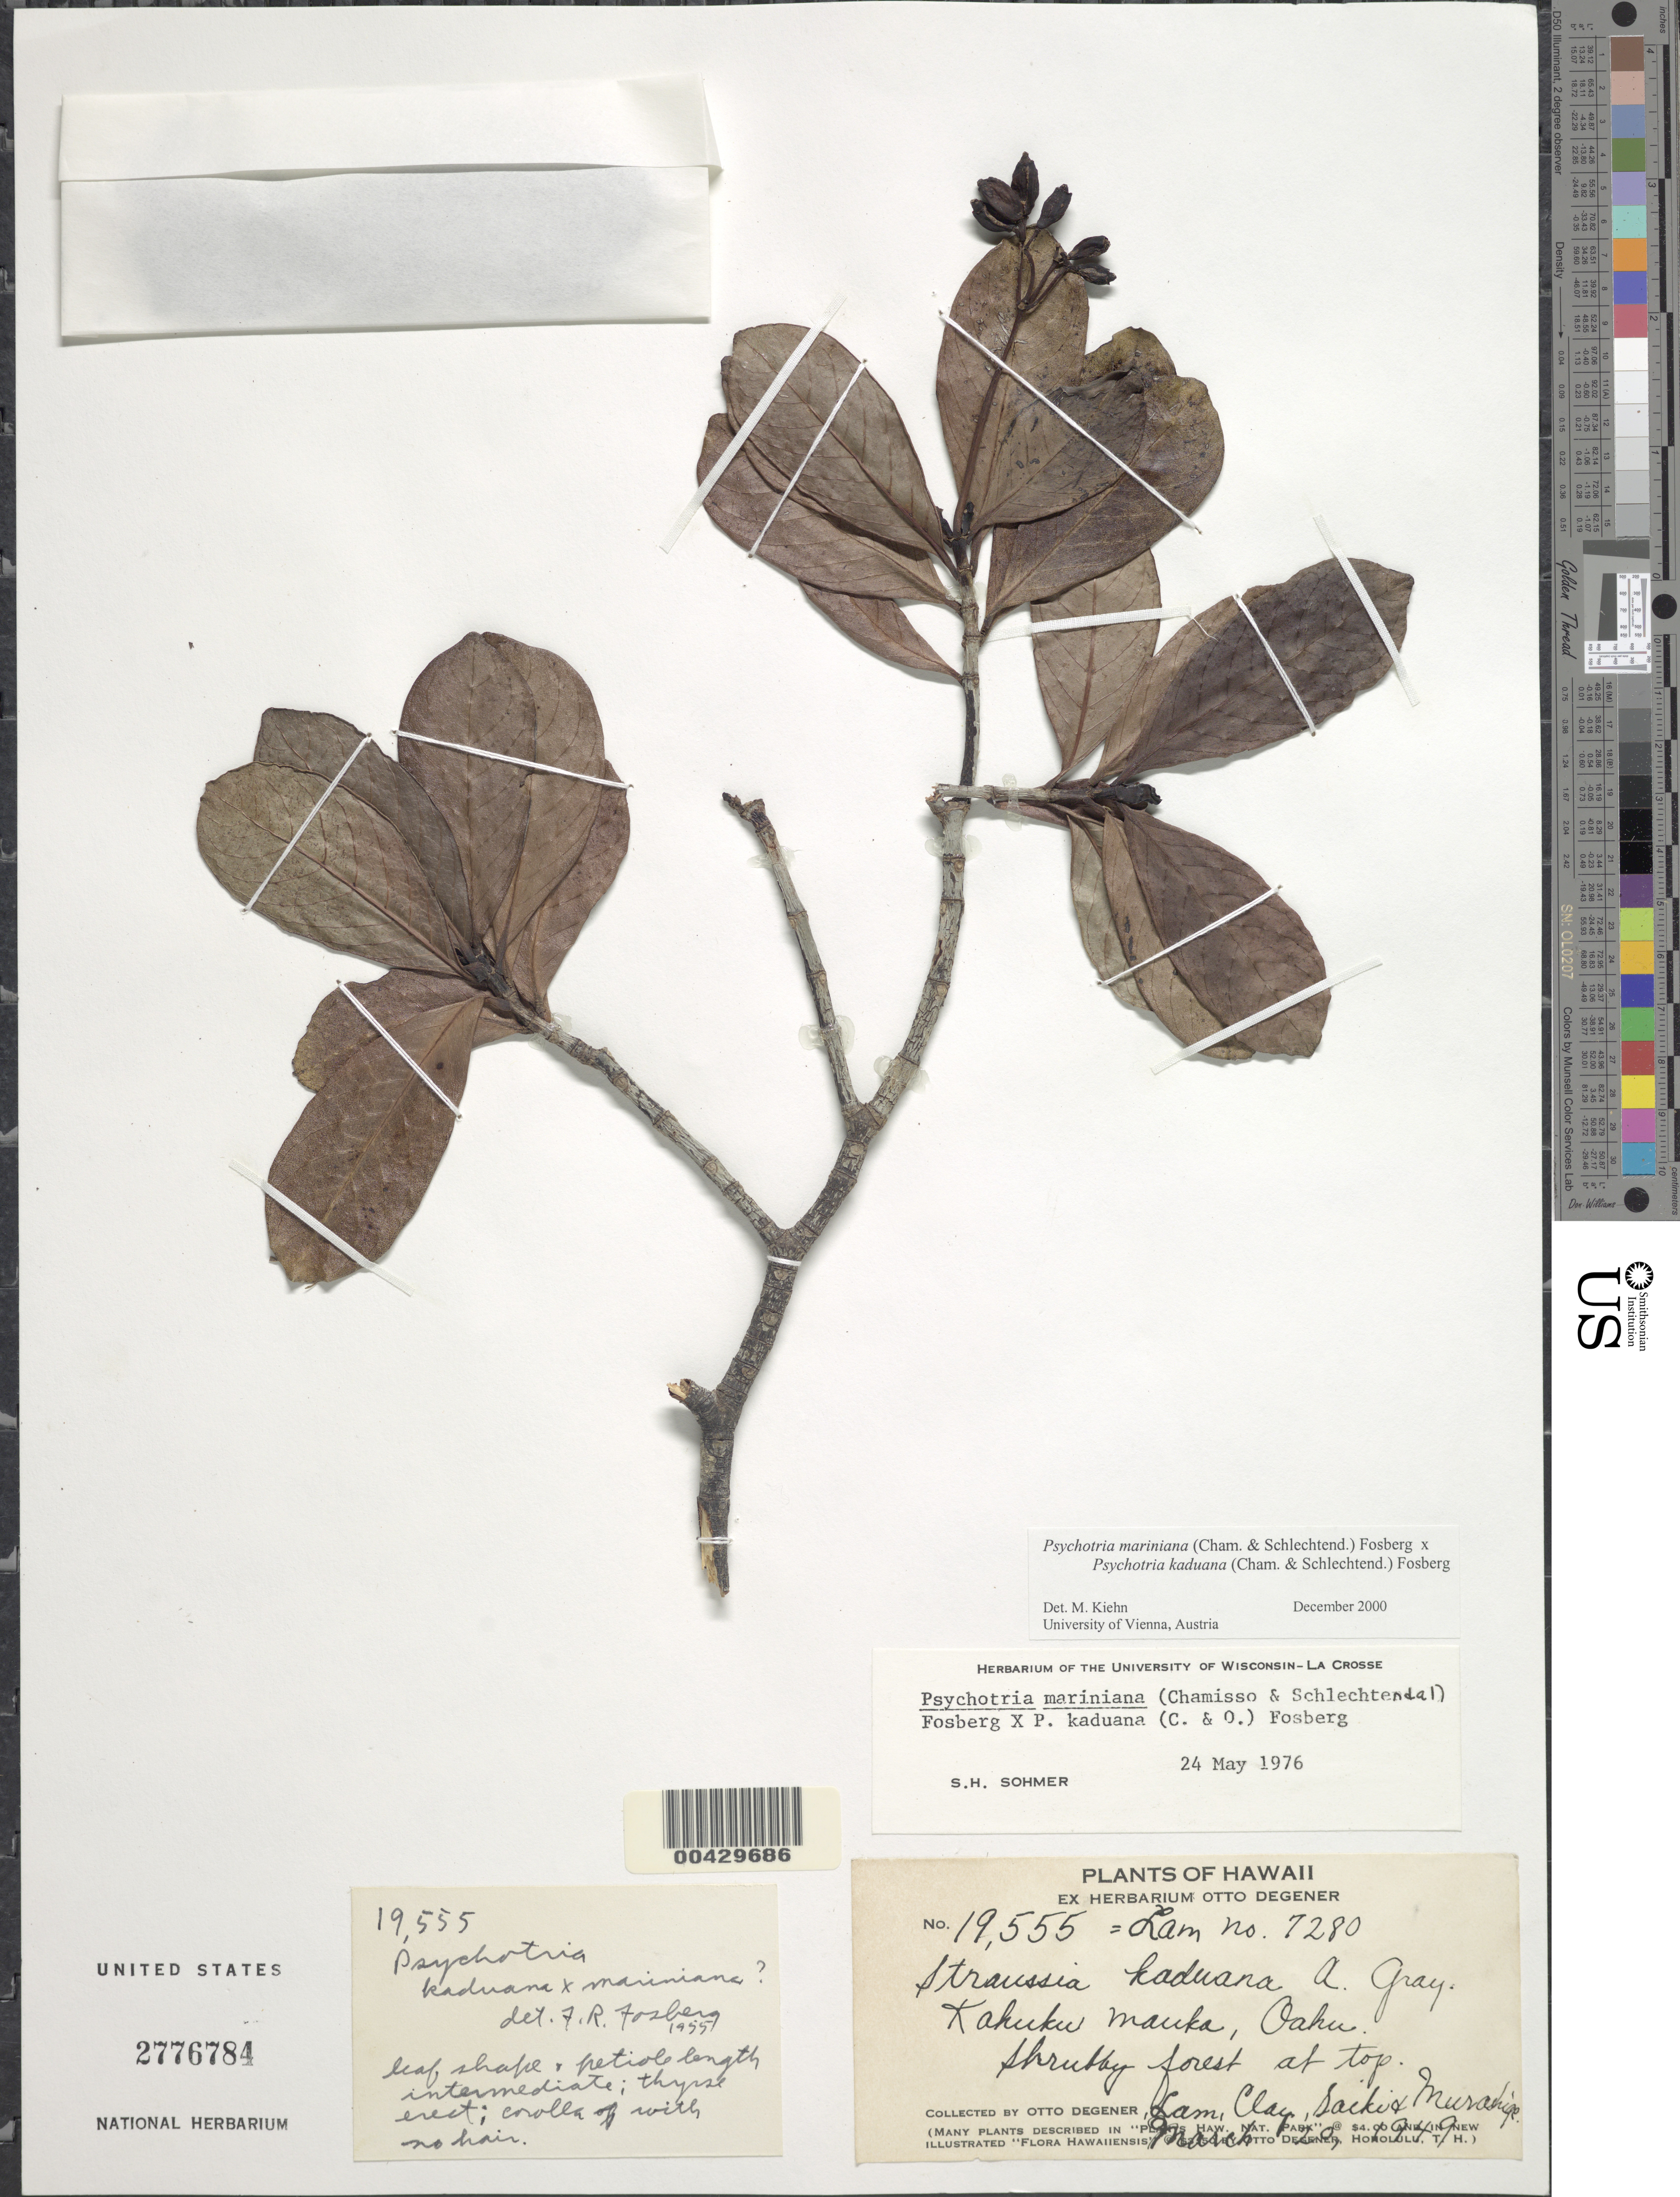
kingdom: Plantae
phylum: Tracheophyta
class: Magnoliopsida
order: Gentianales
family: Rubiaceae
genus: Psychotria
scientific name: Psychotria kaduana x P. mariniana (Cham. & Schltdl.) Fosberg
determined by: Kiehn, M.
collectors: O. Degener, -- Lam, Clay, Sacki & T. Murashige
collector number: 19555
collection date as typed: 20 Mar 1949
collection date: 1949-03-20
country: United States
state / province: Hawaii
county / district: Honolulu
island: Oahu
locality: Kahuku Mauka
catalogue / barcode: US 2776784